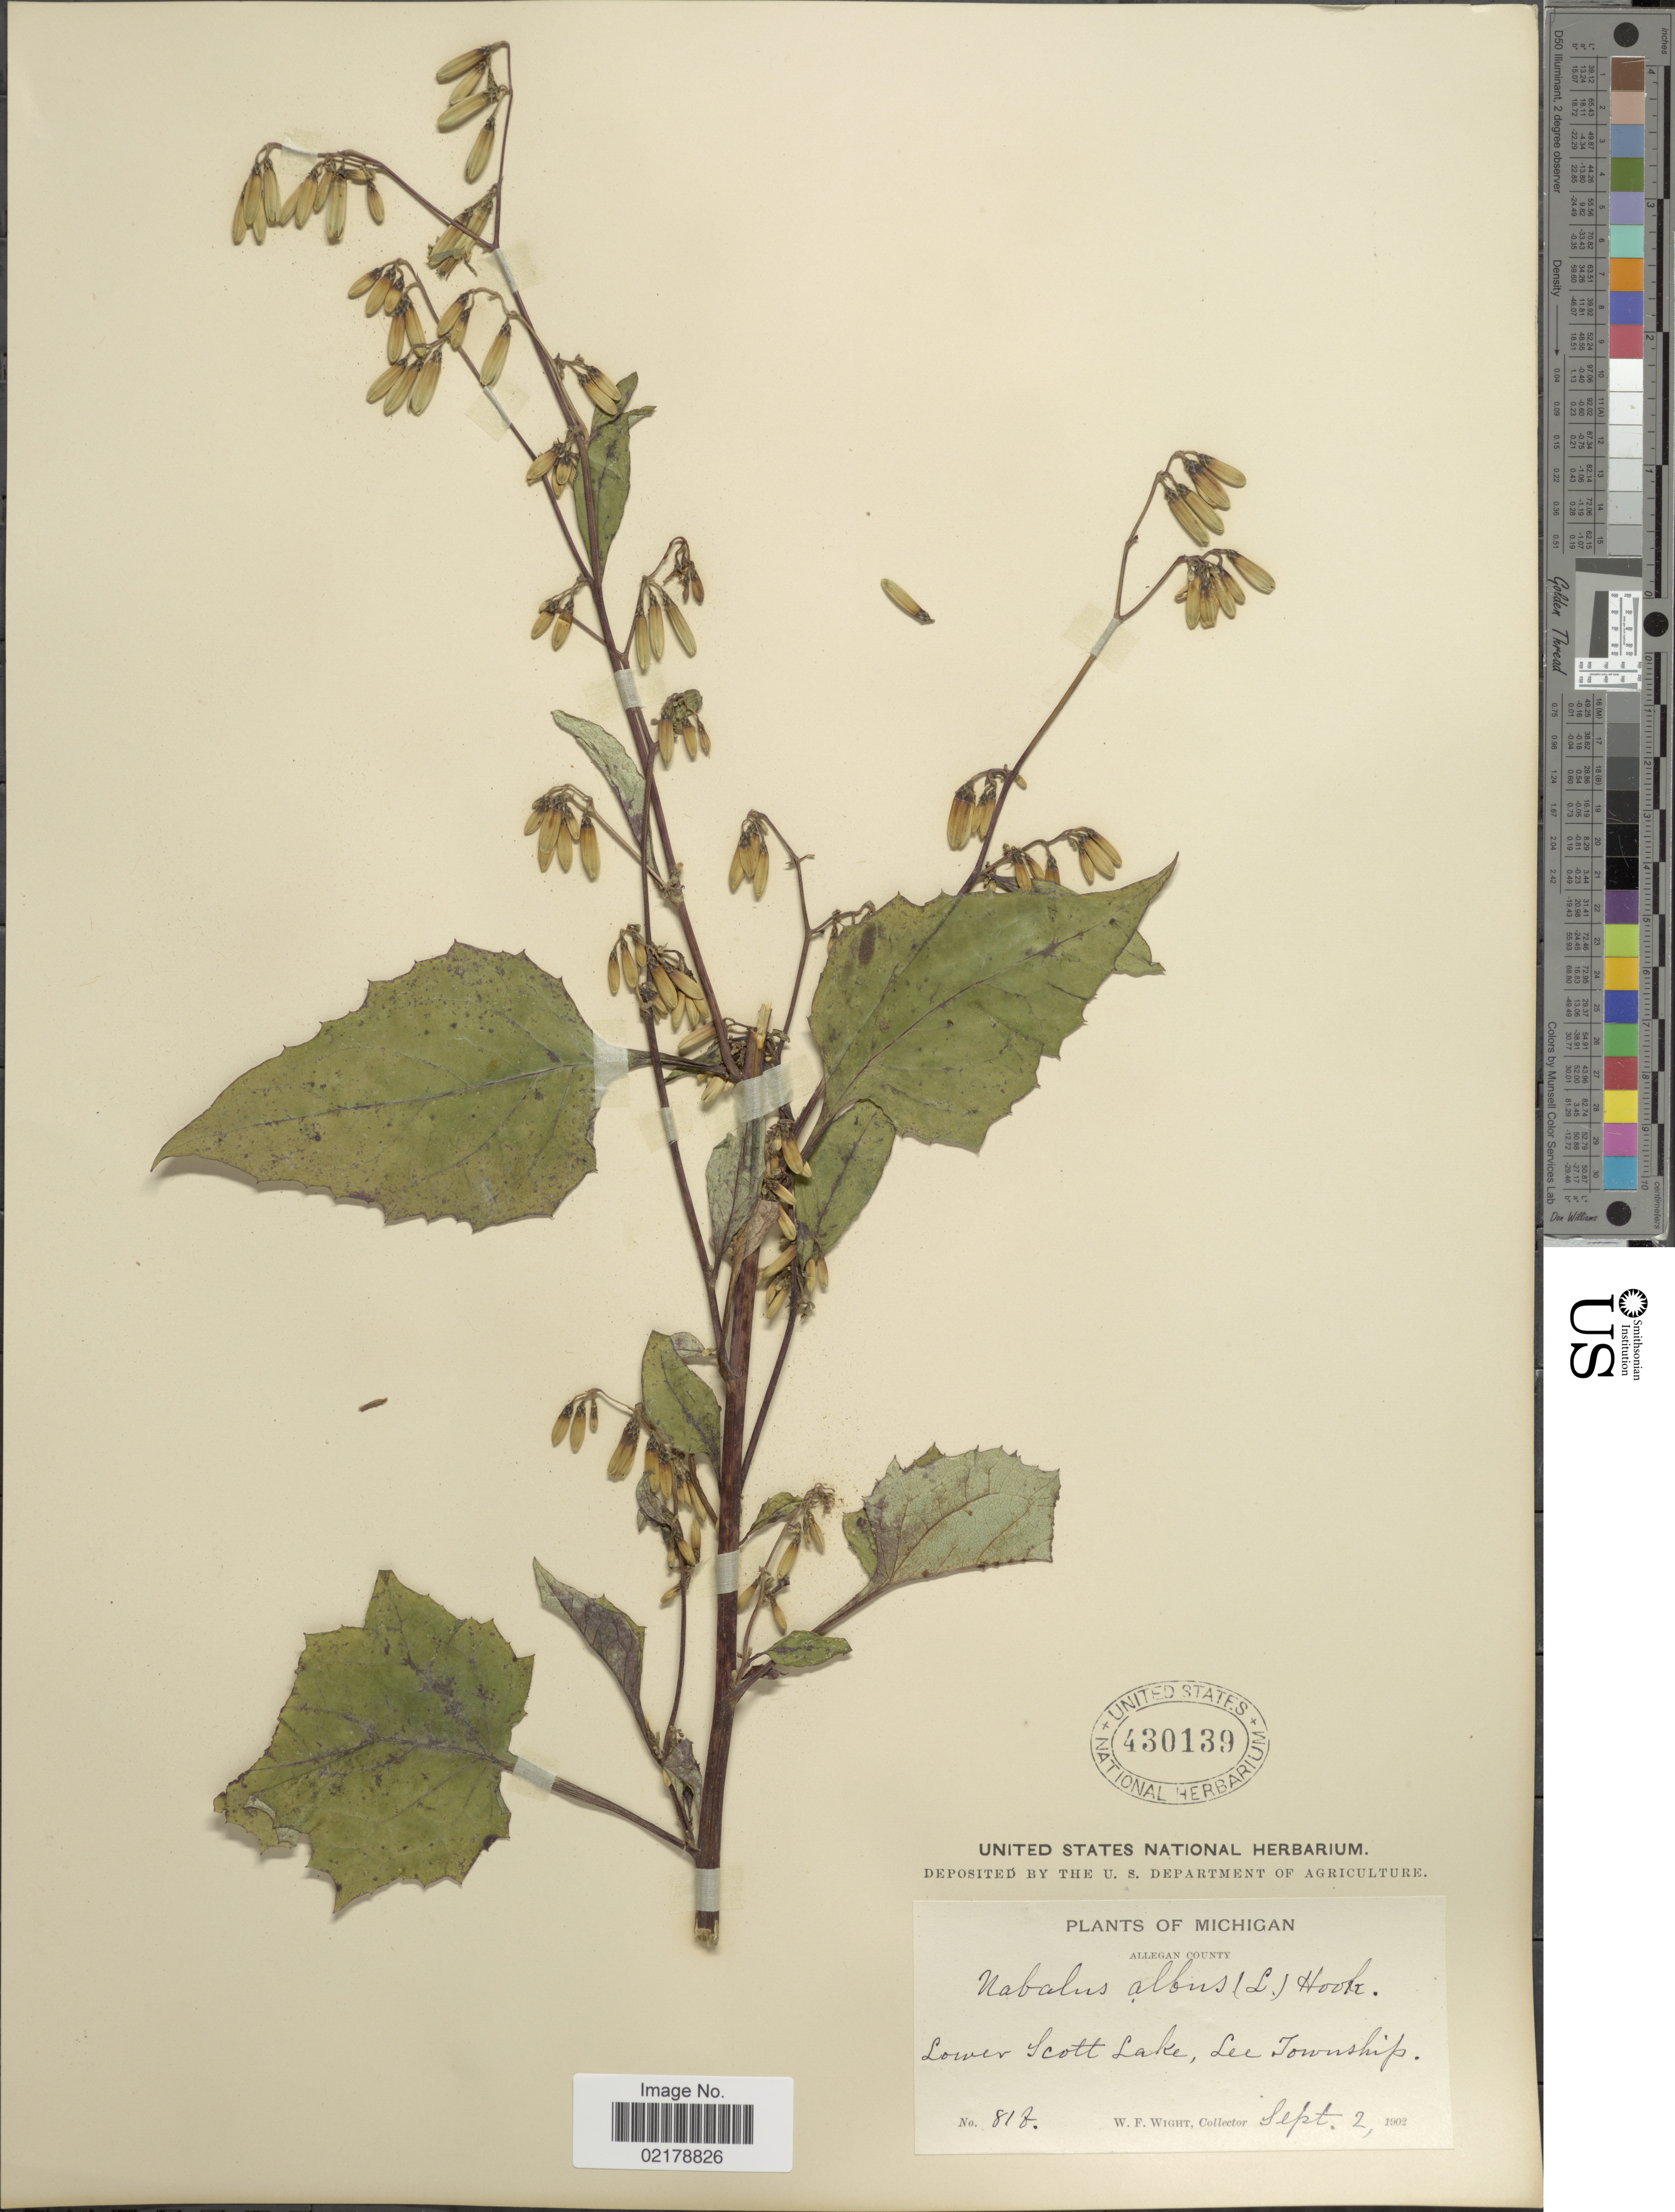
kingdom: Plantae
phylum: Tracheophyta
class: Magnoliopsida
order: Asterales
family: Asteraceae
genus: Nabalus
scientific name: Nabalus albus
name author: (L.) Hook.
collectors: W. Wight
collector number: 81f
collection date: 1902-09-02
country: United States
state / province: Michigan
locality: Allegan County, Lower Scott Lake, Lee Township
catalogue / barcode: US 430139